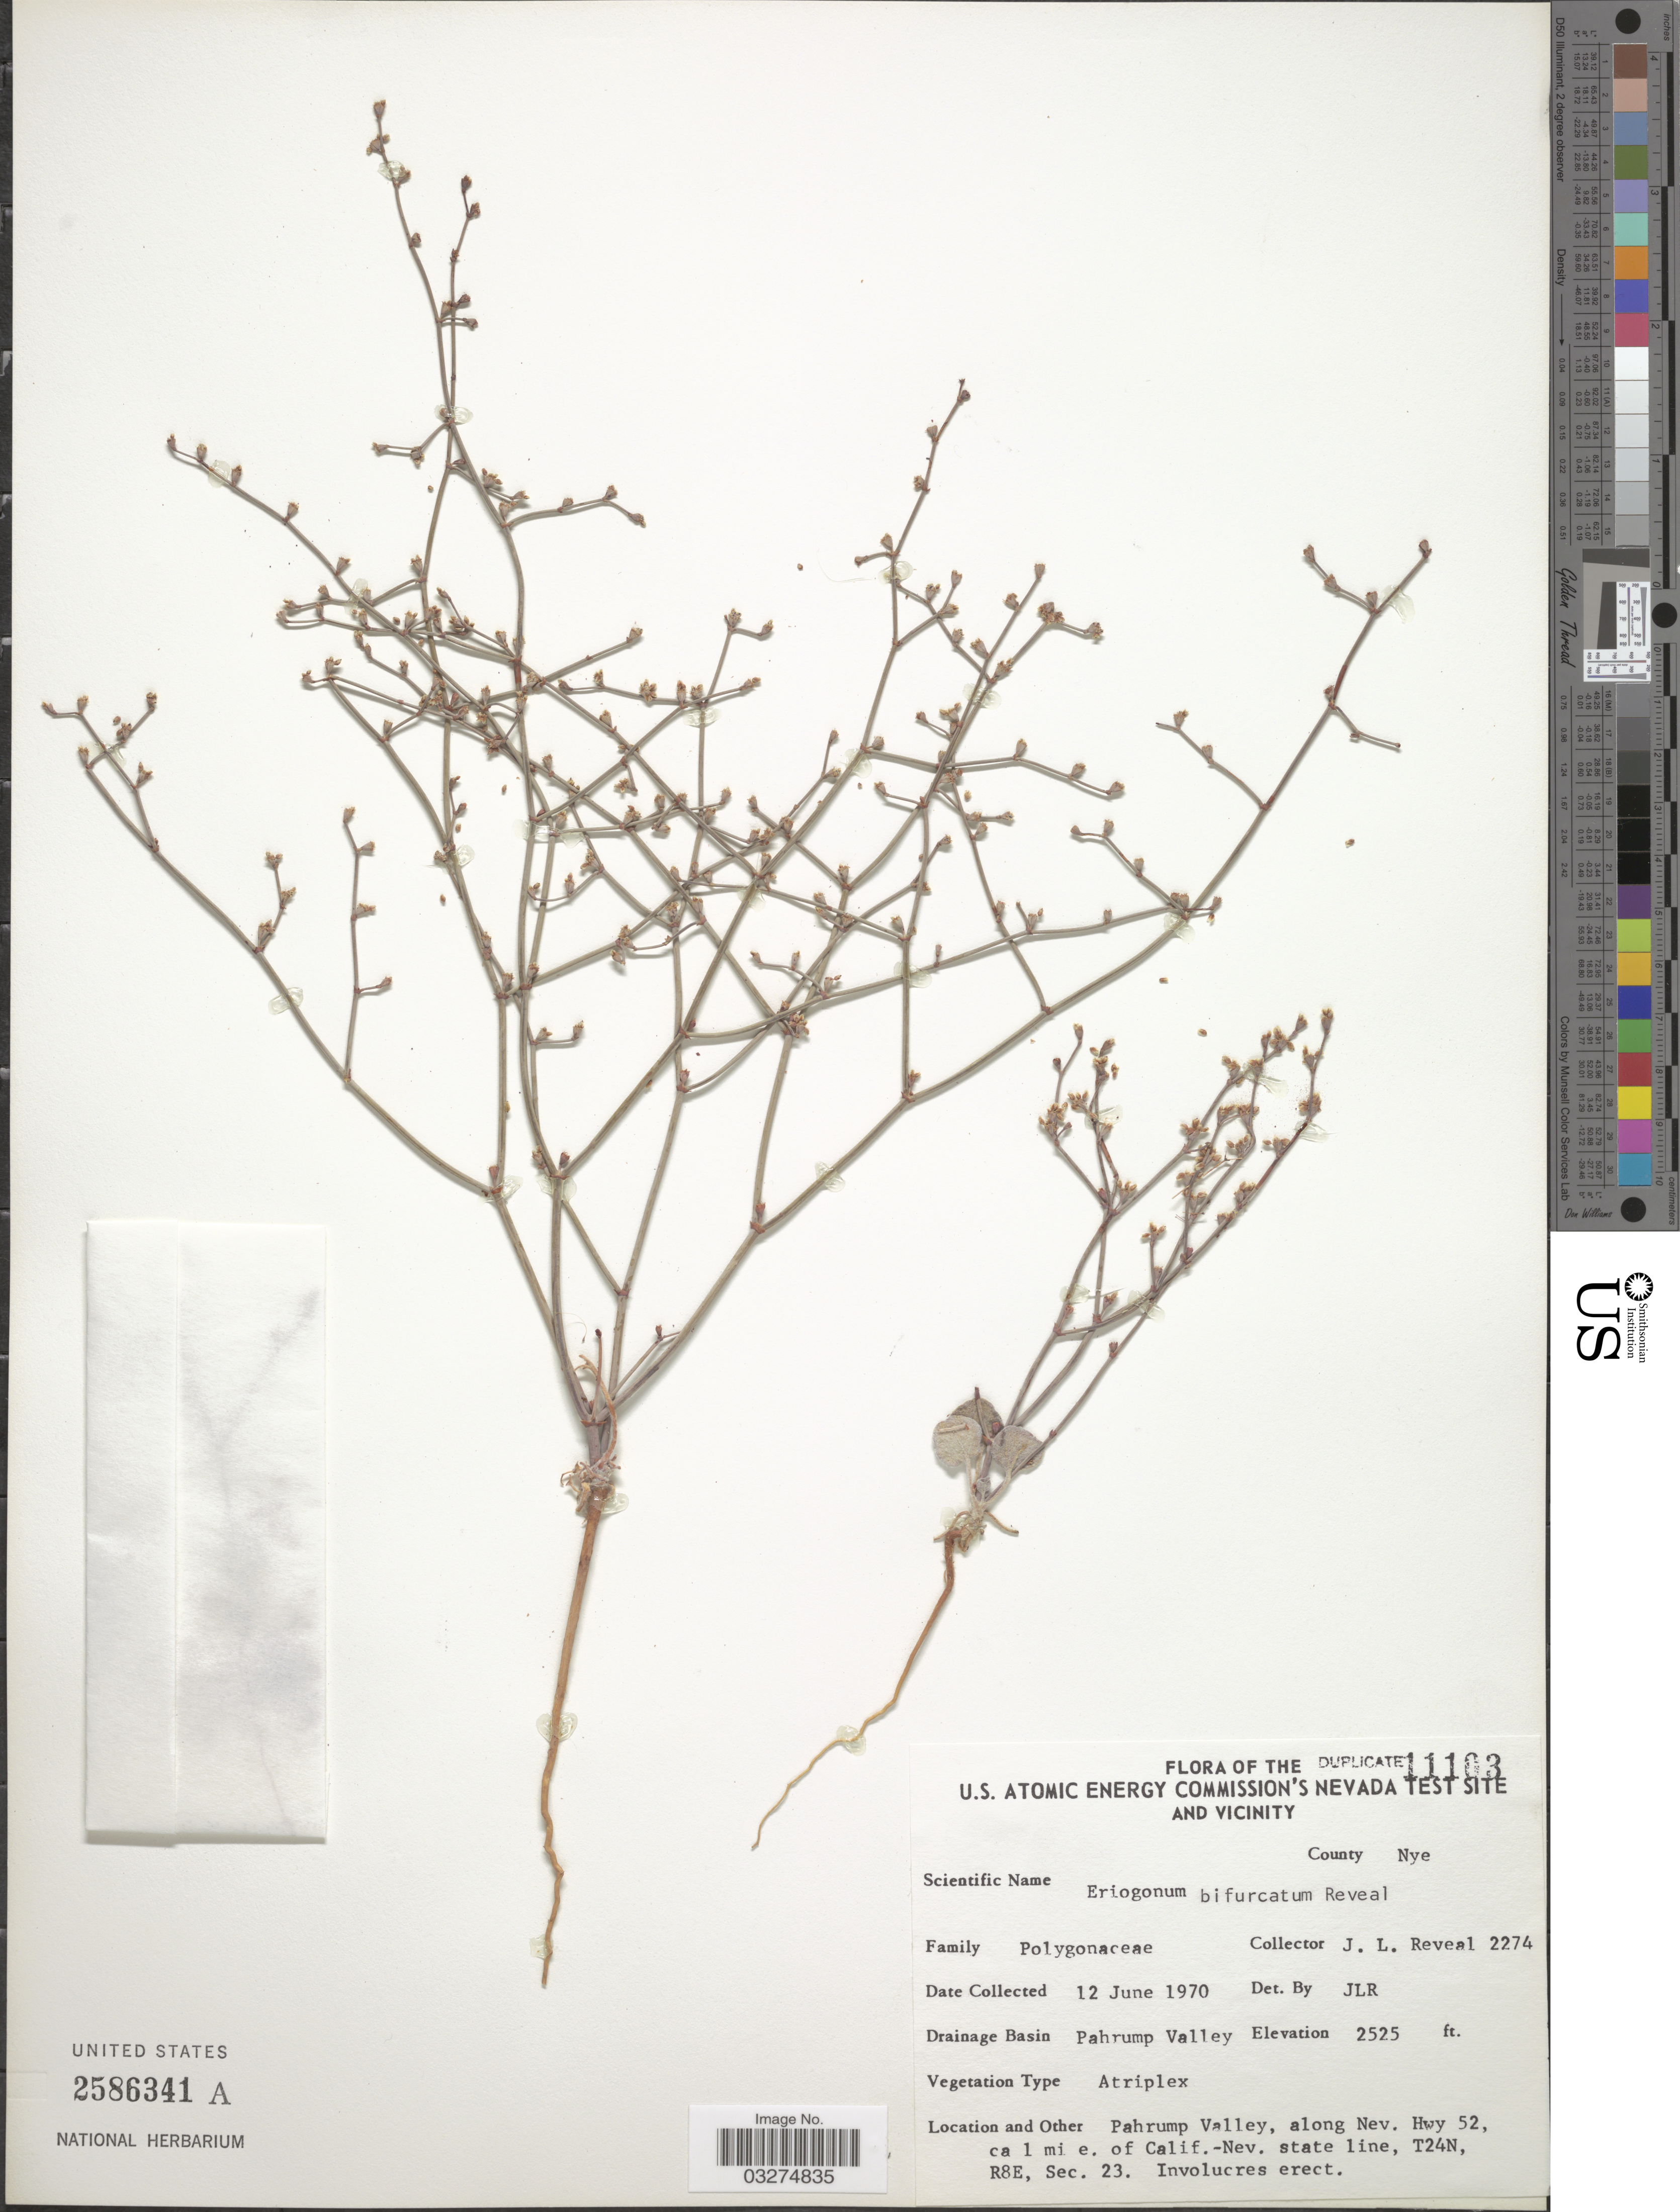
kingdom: Plantae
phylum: Tracheophyta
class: Magnoliopsida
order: Caryophyllales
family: Polygonaceae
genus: Eriogonum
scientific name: Eriogonum bifurcatum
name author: Reveal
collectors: J. L. Reveal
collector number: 11103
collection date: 1970-06-12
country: United States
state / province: Nevada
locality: U.S. Atomic Energy Commission's Nevada Test Site and Vicinity. County Nye. Drainage Basin Pahrump Valley. Pahrump Valley, along Nev. Hwy 52, ca 51 mi e. of Calif.-Nev. state line, T24N, R8E, Sec. 23.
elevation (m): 770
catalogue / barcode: US 2586341A